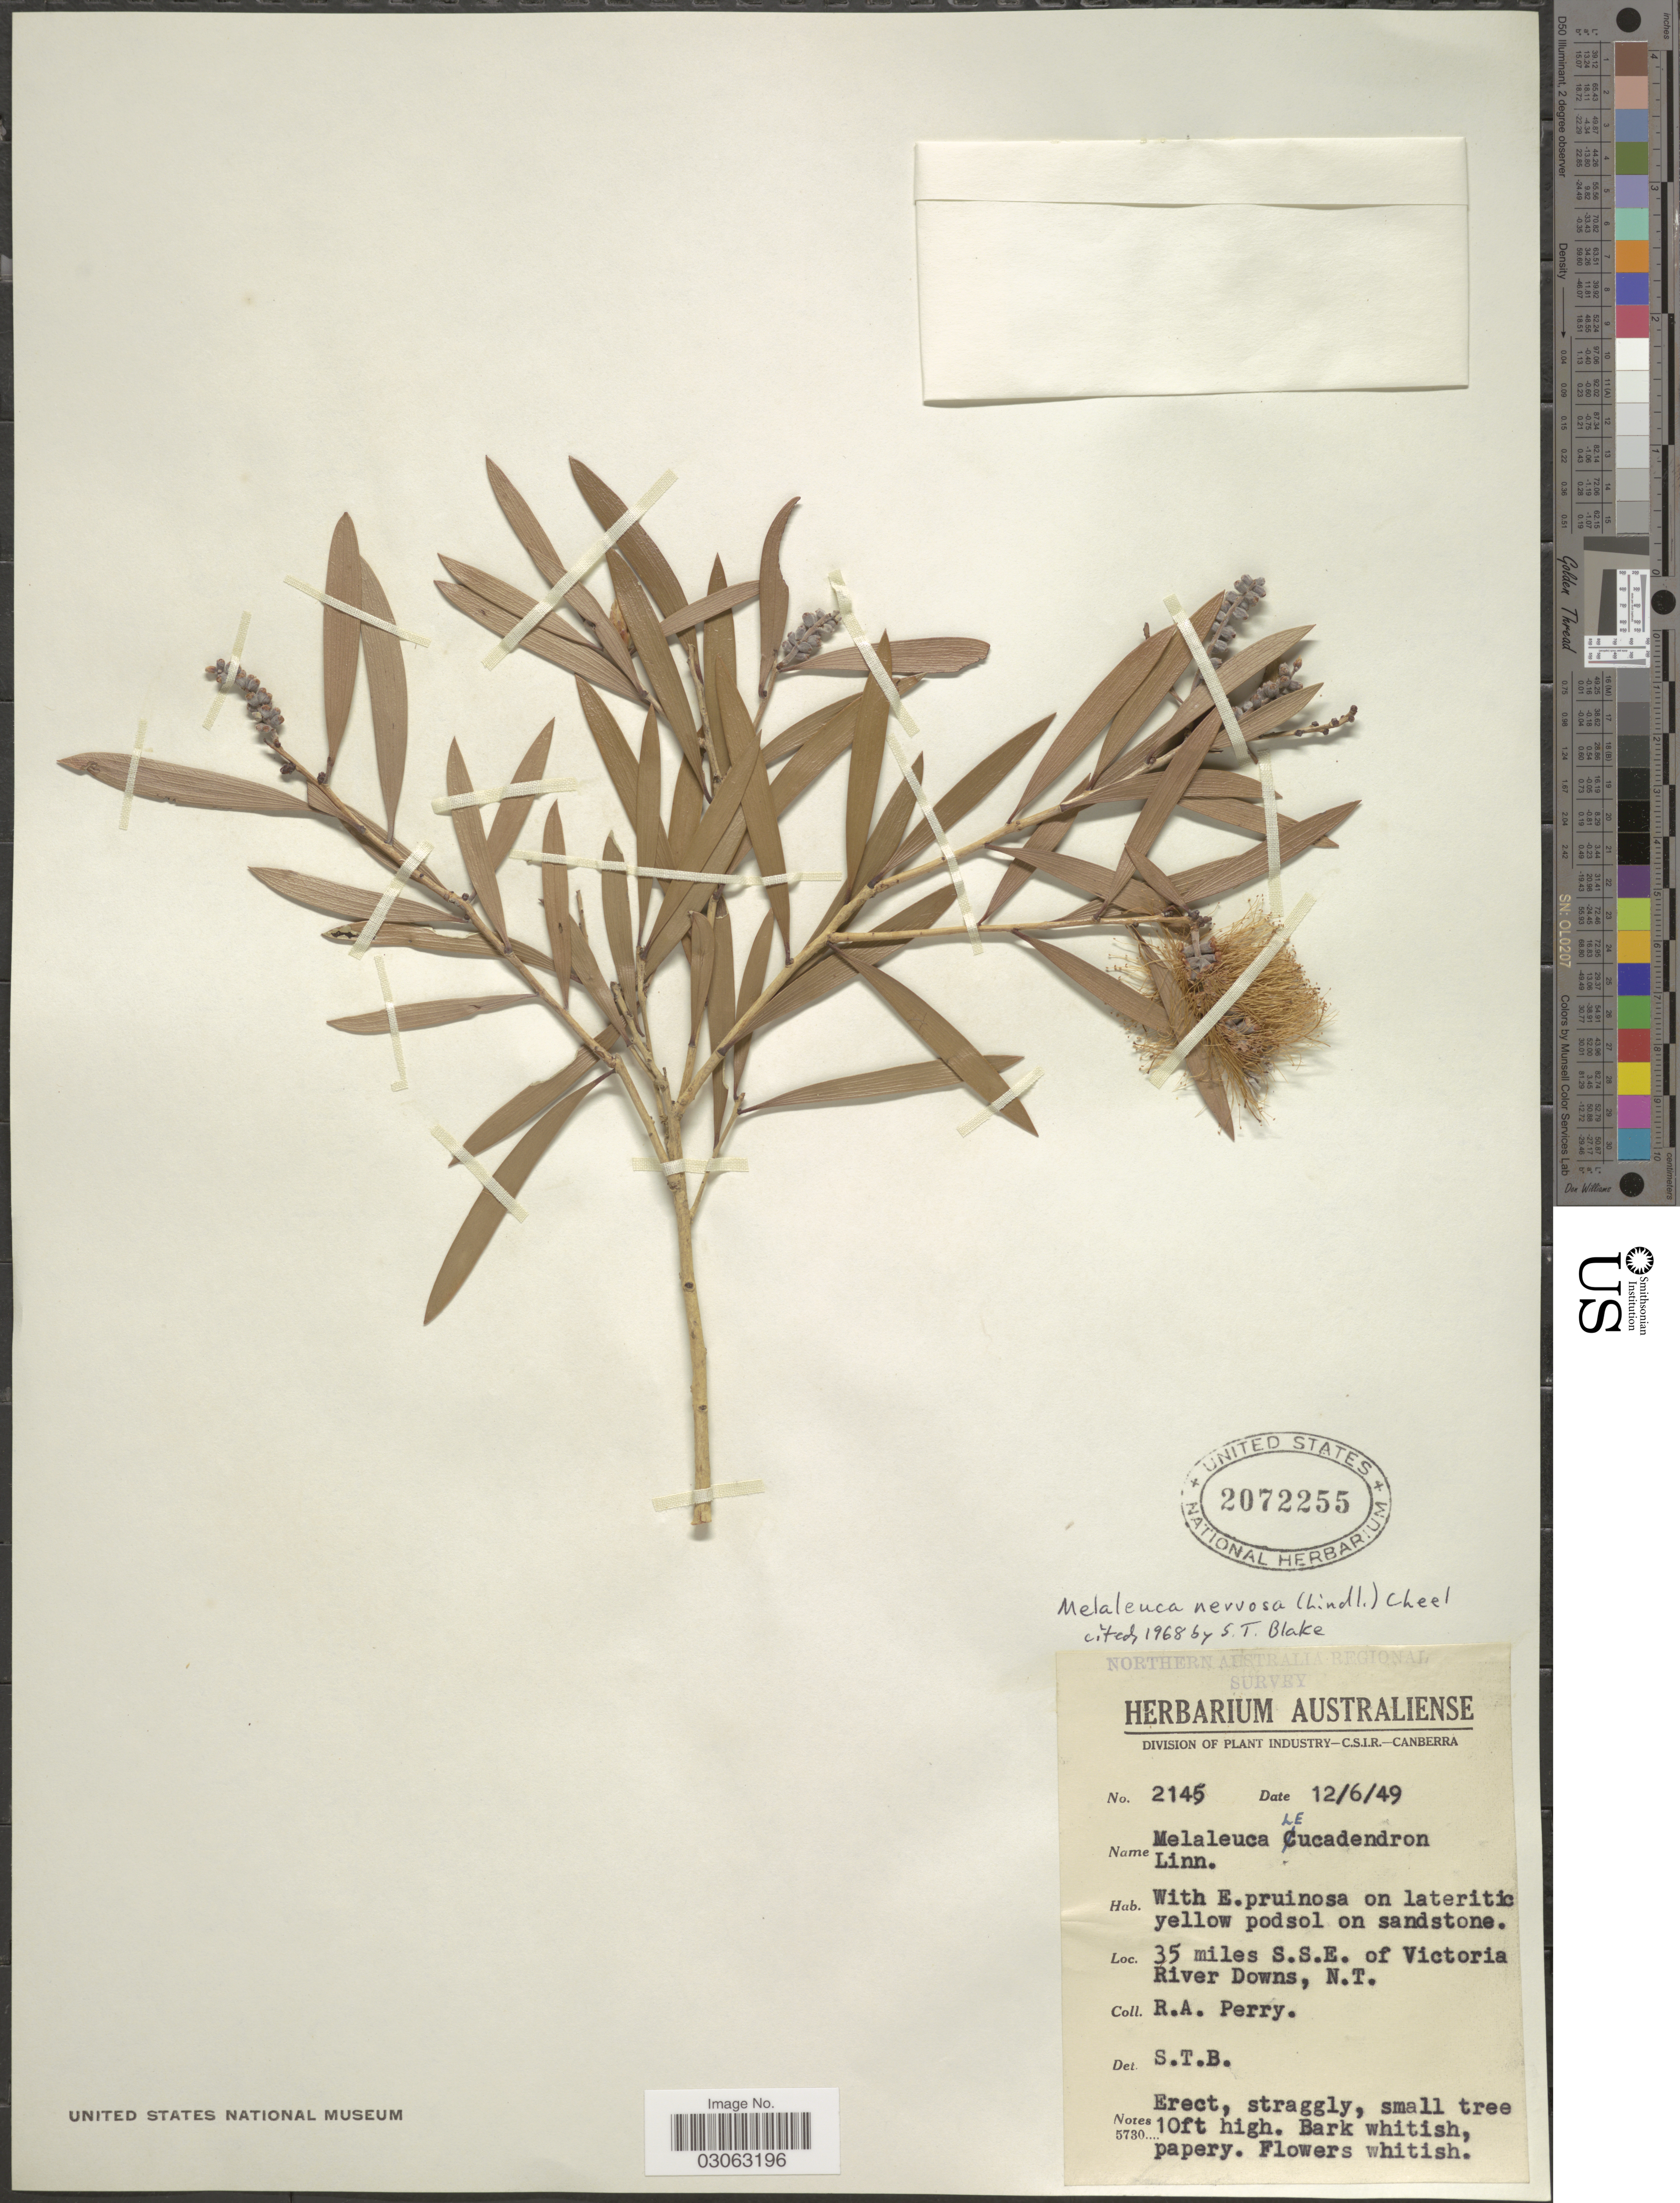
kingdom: Plantae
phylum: Tracheophyta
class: Magnoliopsida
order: Myrtales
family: Myrtaceae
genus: Melaleuca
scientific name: Melaleuca nervosa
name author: (Lindl.) Cheel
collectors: Perry, R. A.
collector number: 2145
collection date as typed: Transcribed d/m/y: 12/6/49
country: Australia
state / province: Northern Territory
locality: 35 miles S.S.E. of Victoria River Downs, N. T.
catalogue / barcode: US 2072255